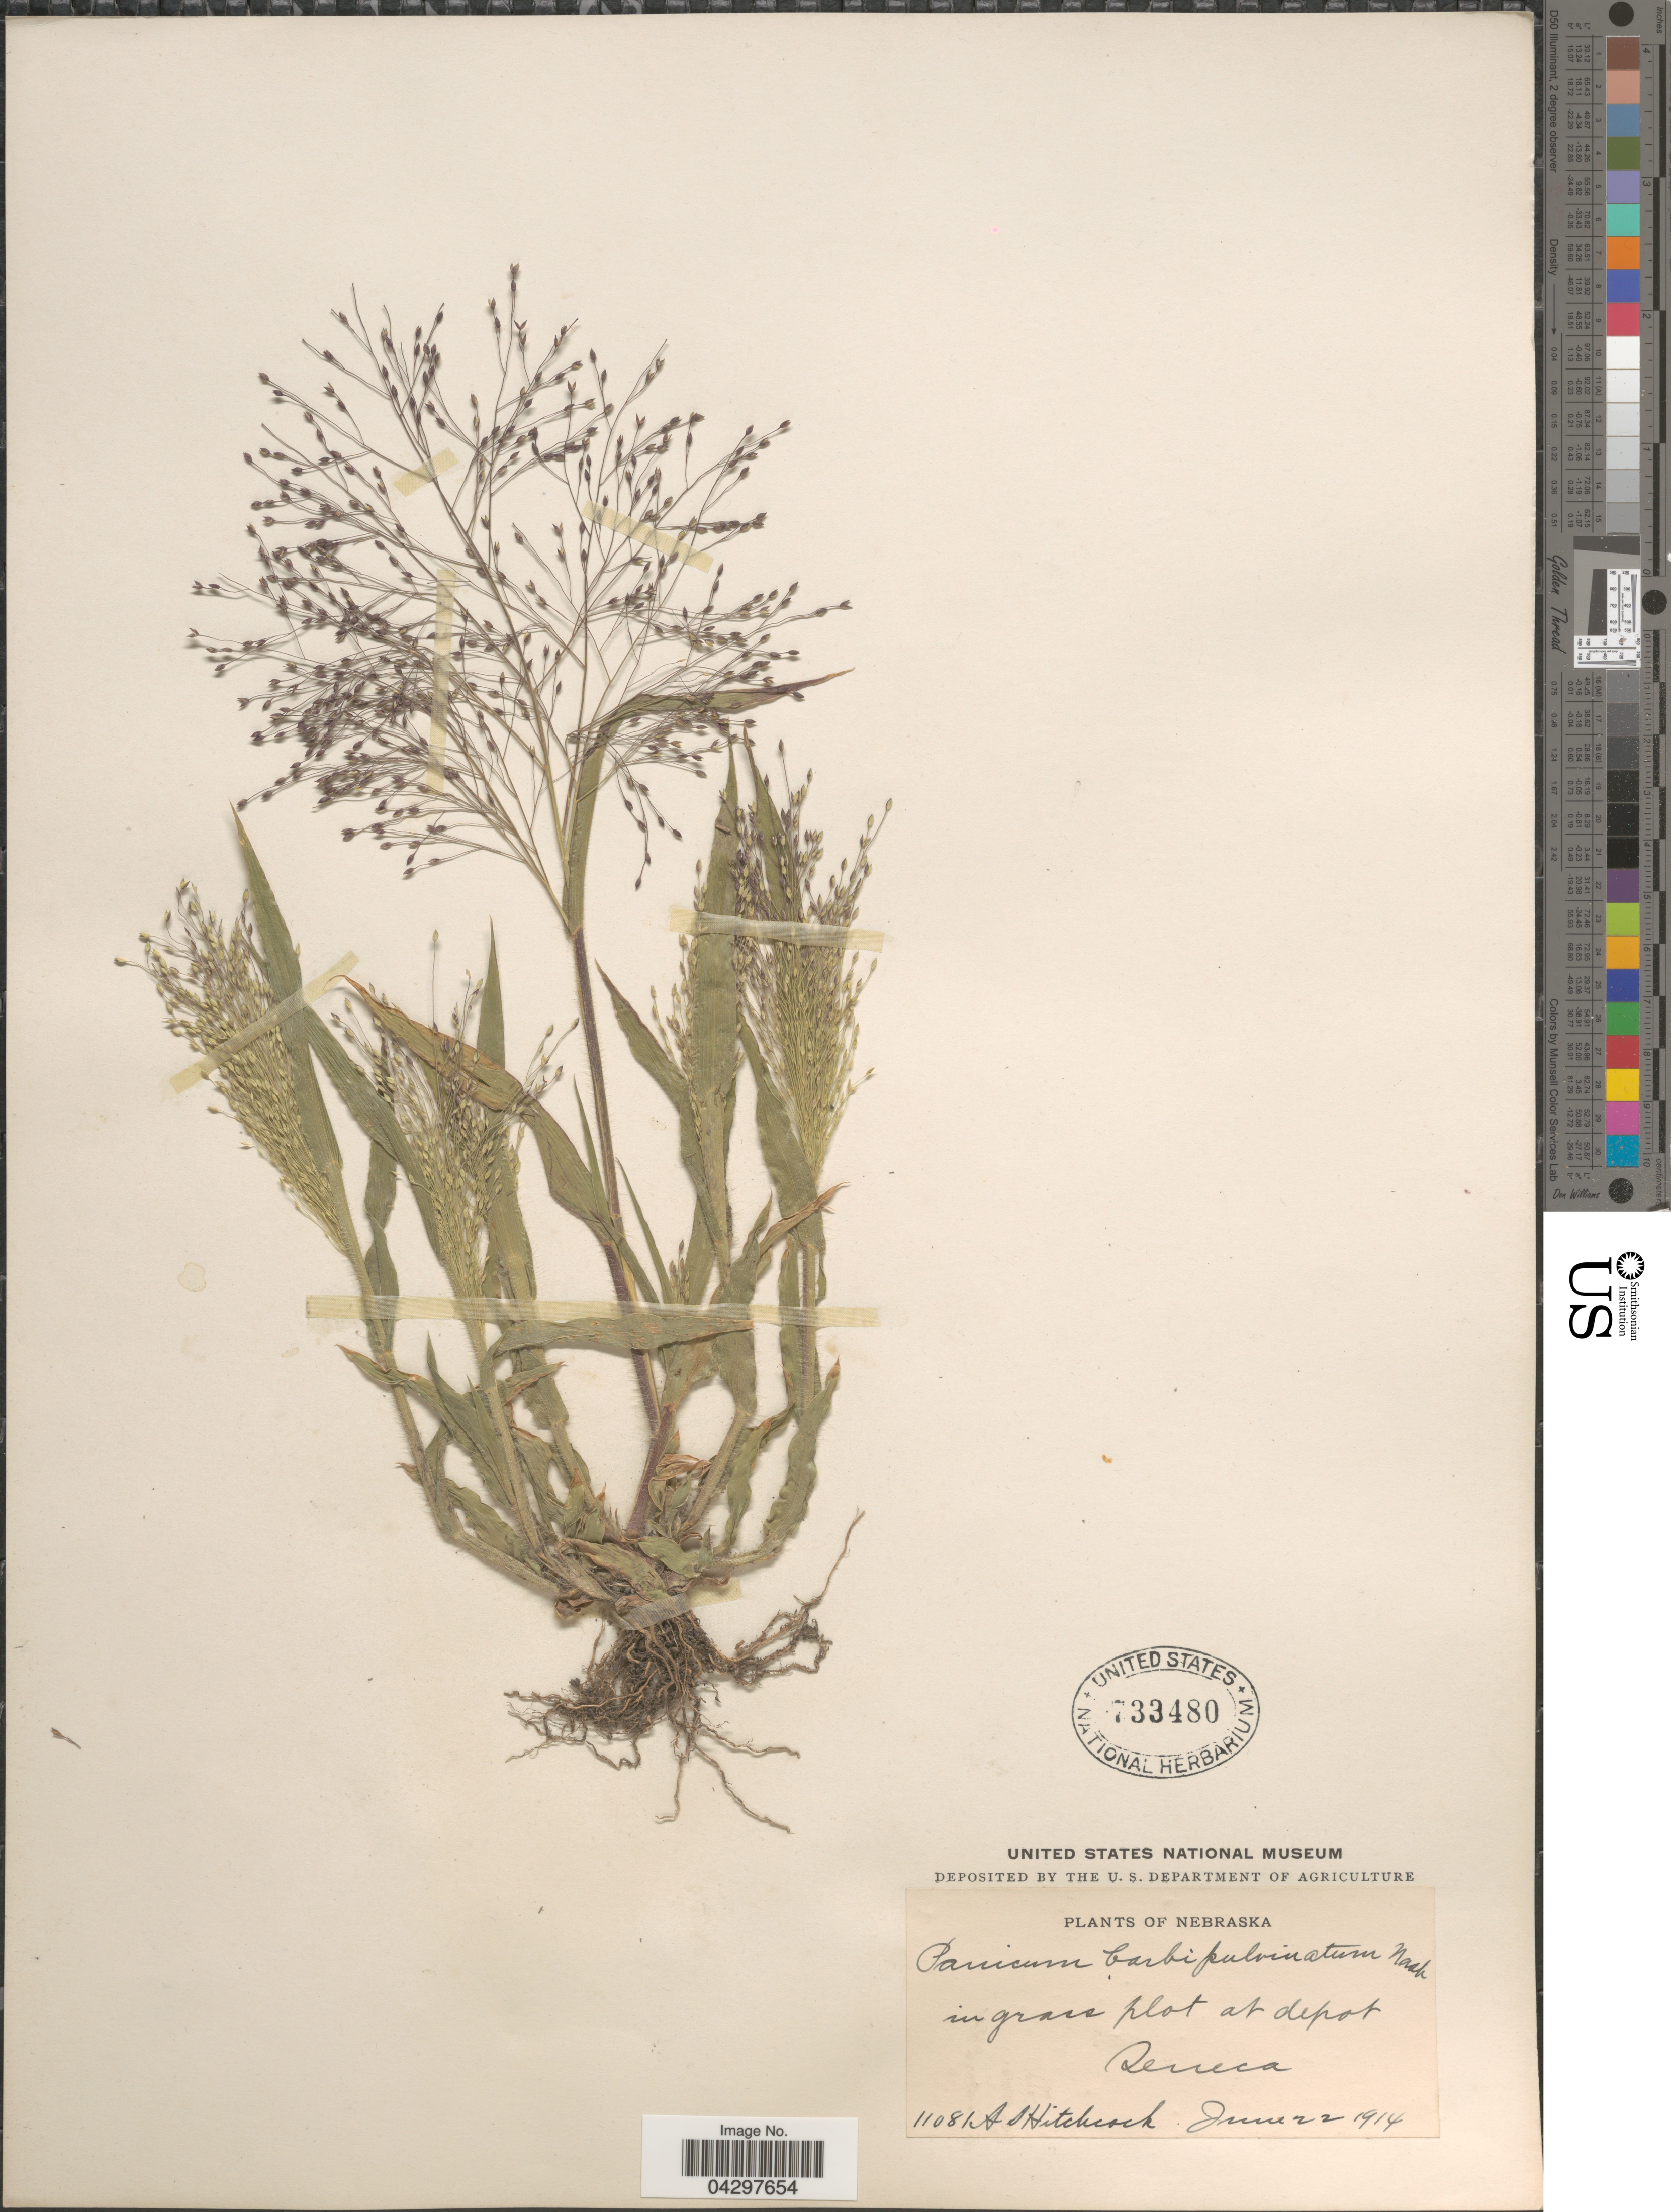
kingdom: Plantae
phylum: Tracheophyta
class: Liliopsida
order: Poales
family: Poaceae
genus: Panicum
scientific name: Panicum capillare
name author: L.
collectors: A. S. Hitchcock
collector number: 11081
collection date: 1914-06-22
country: United States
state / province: Nebraska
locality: In grass plot at depot. Seneca.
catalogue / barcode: US 733480